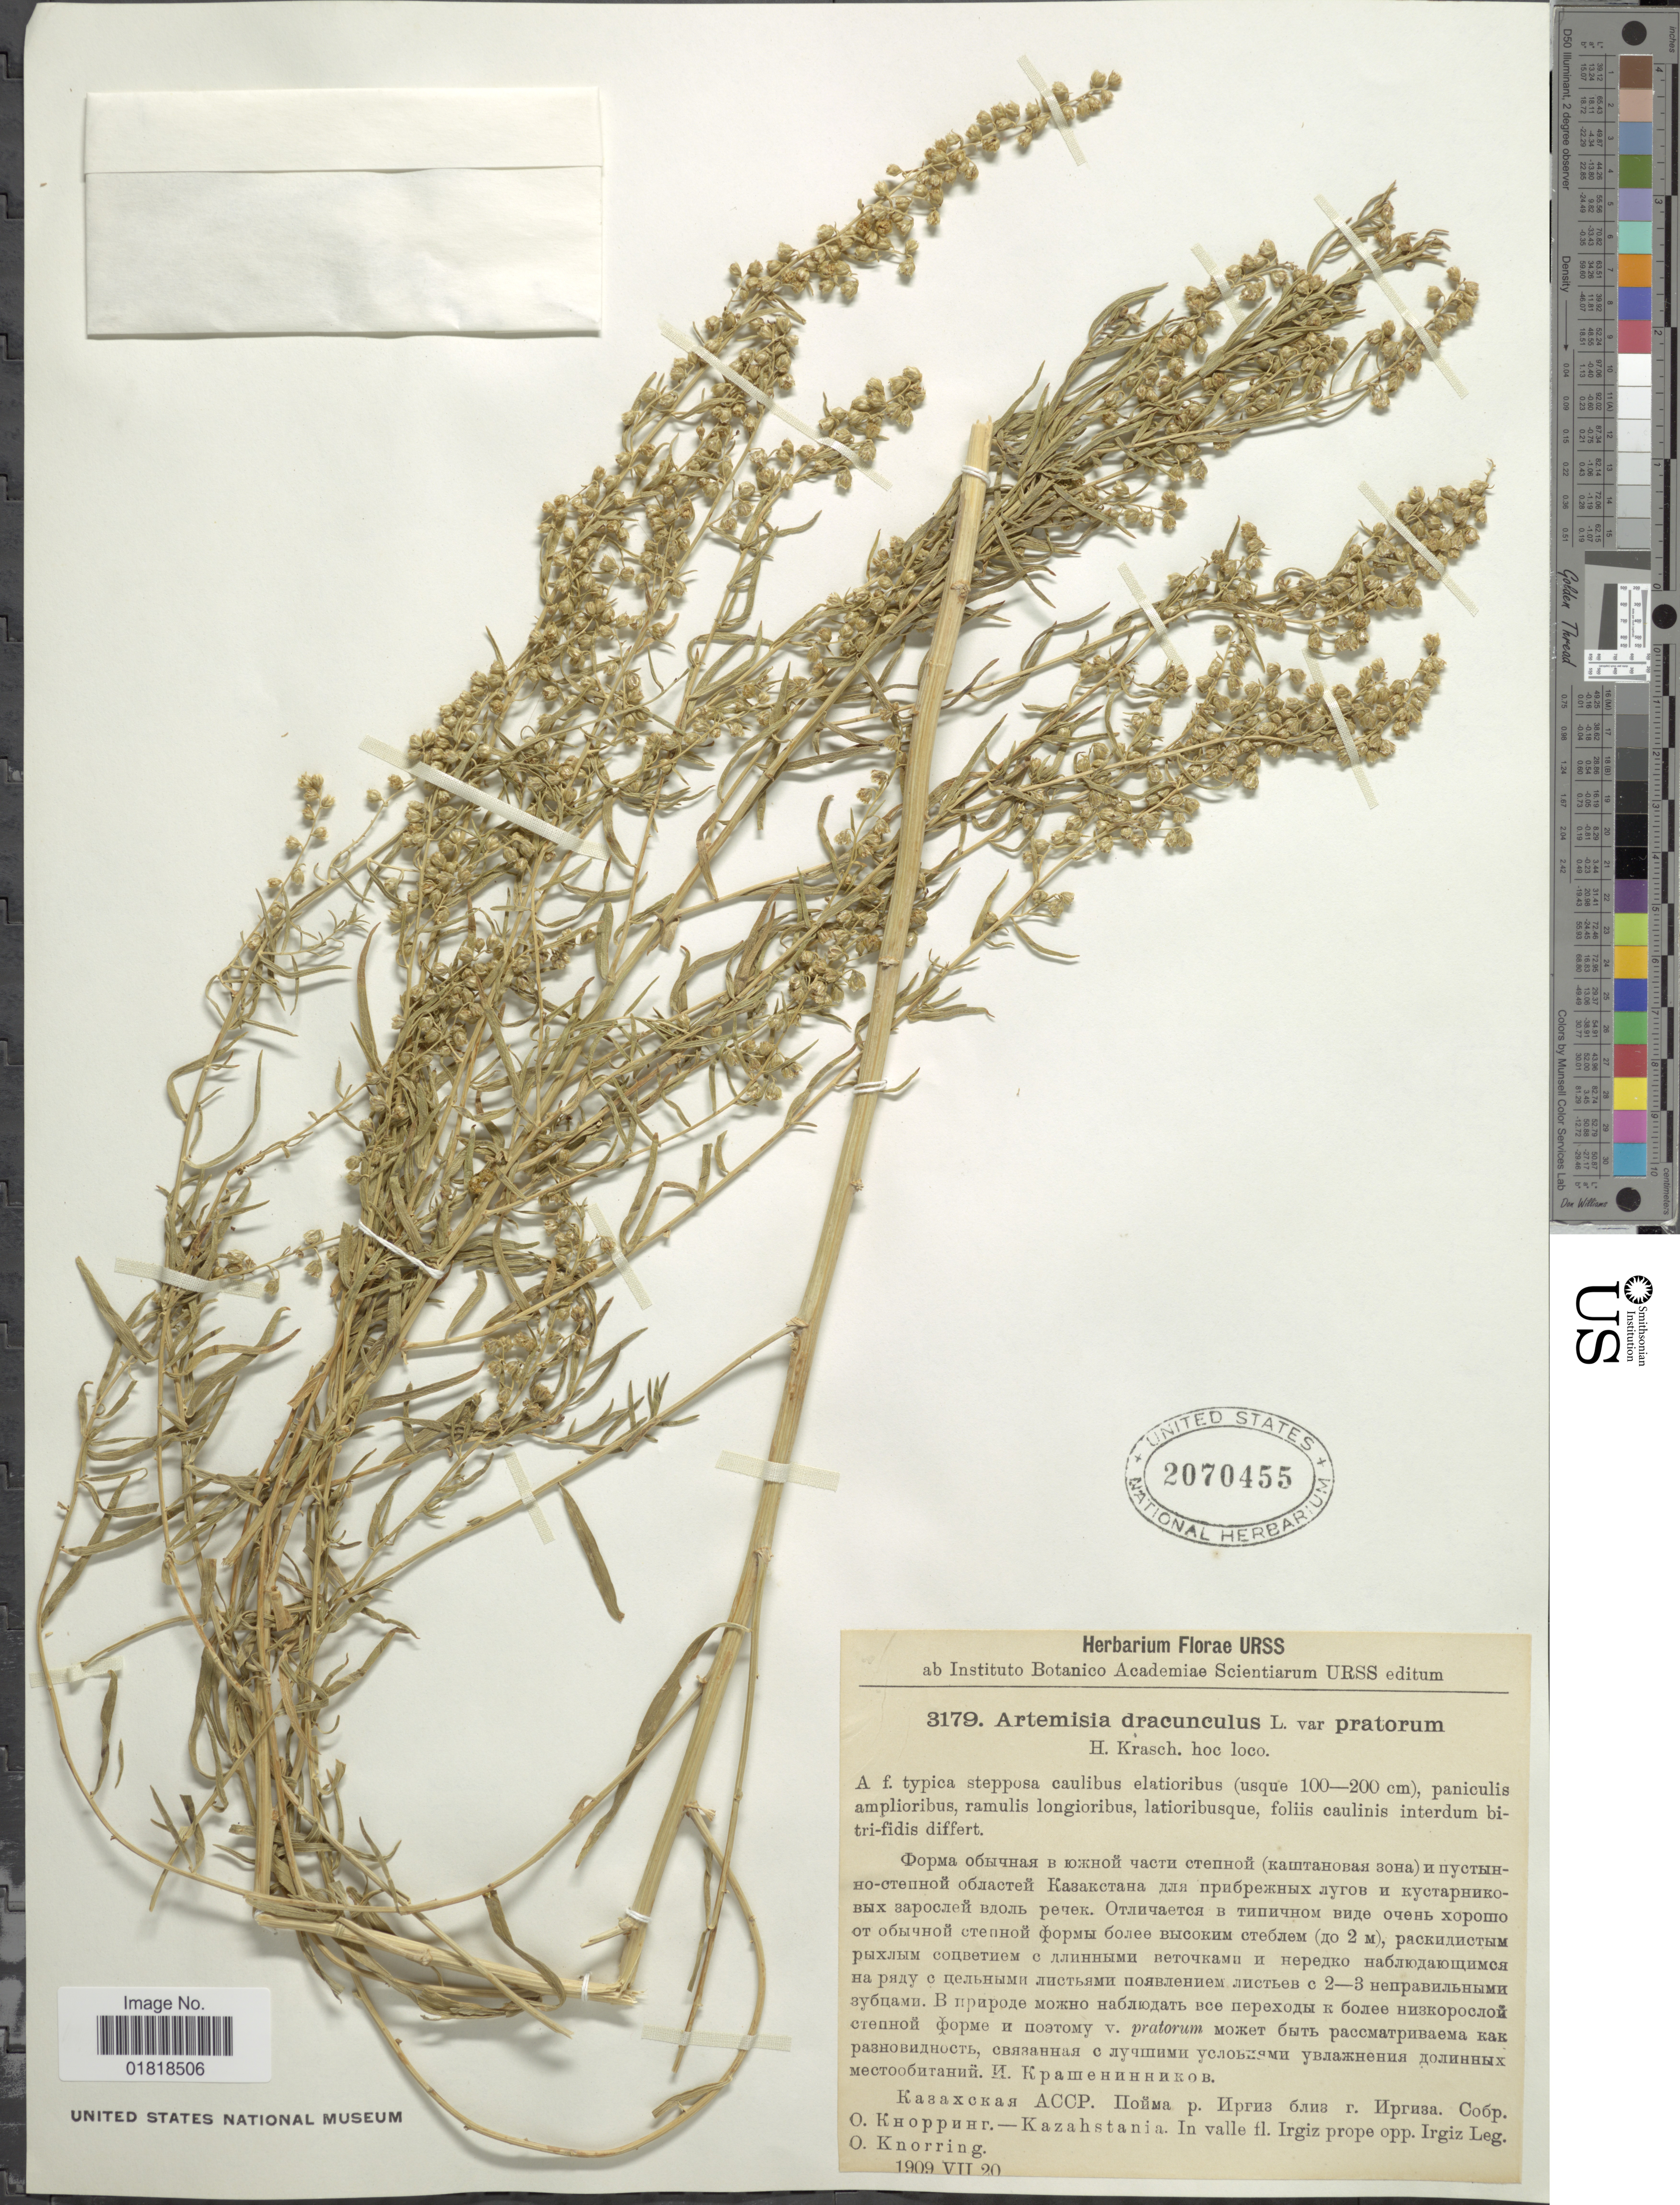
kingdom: Plantae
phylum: Tracheophyta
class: Magnoliopsida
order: Asterales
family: Asteraceae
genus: Artemisia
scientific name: Artemisia dracunculus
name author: L.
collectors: O. Knorring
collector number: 3179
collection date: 1909-07-20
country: Kazakhstan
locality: Kazahstania, in valle fl. Irgiz prope opp. Irgiz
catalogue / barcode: US 2070455